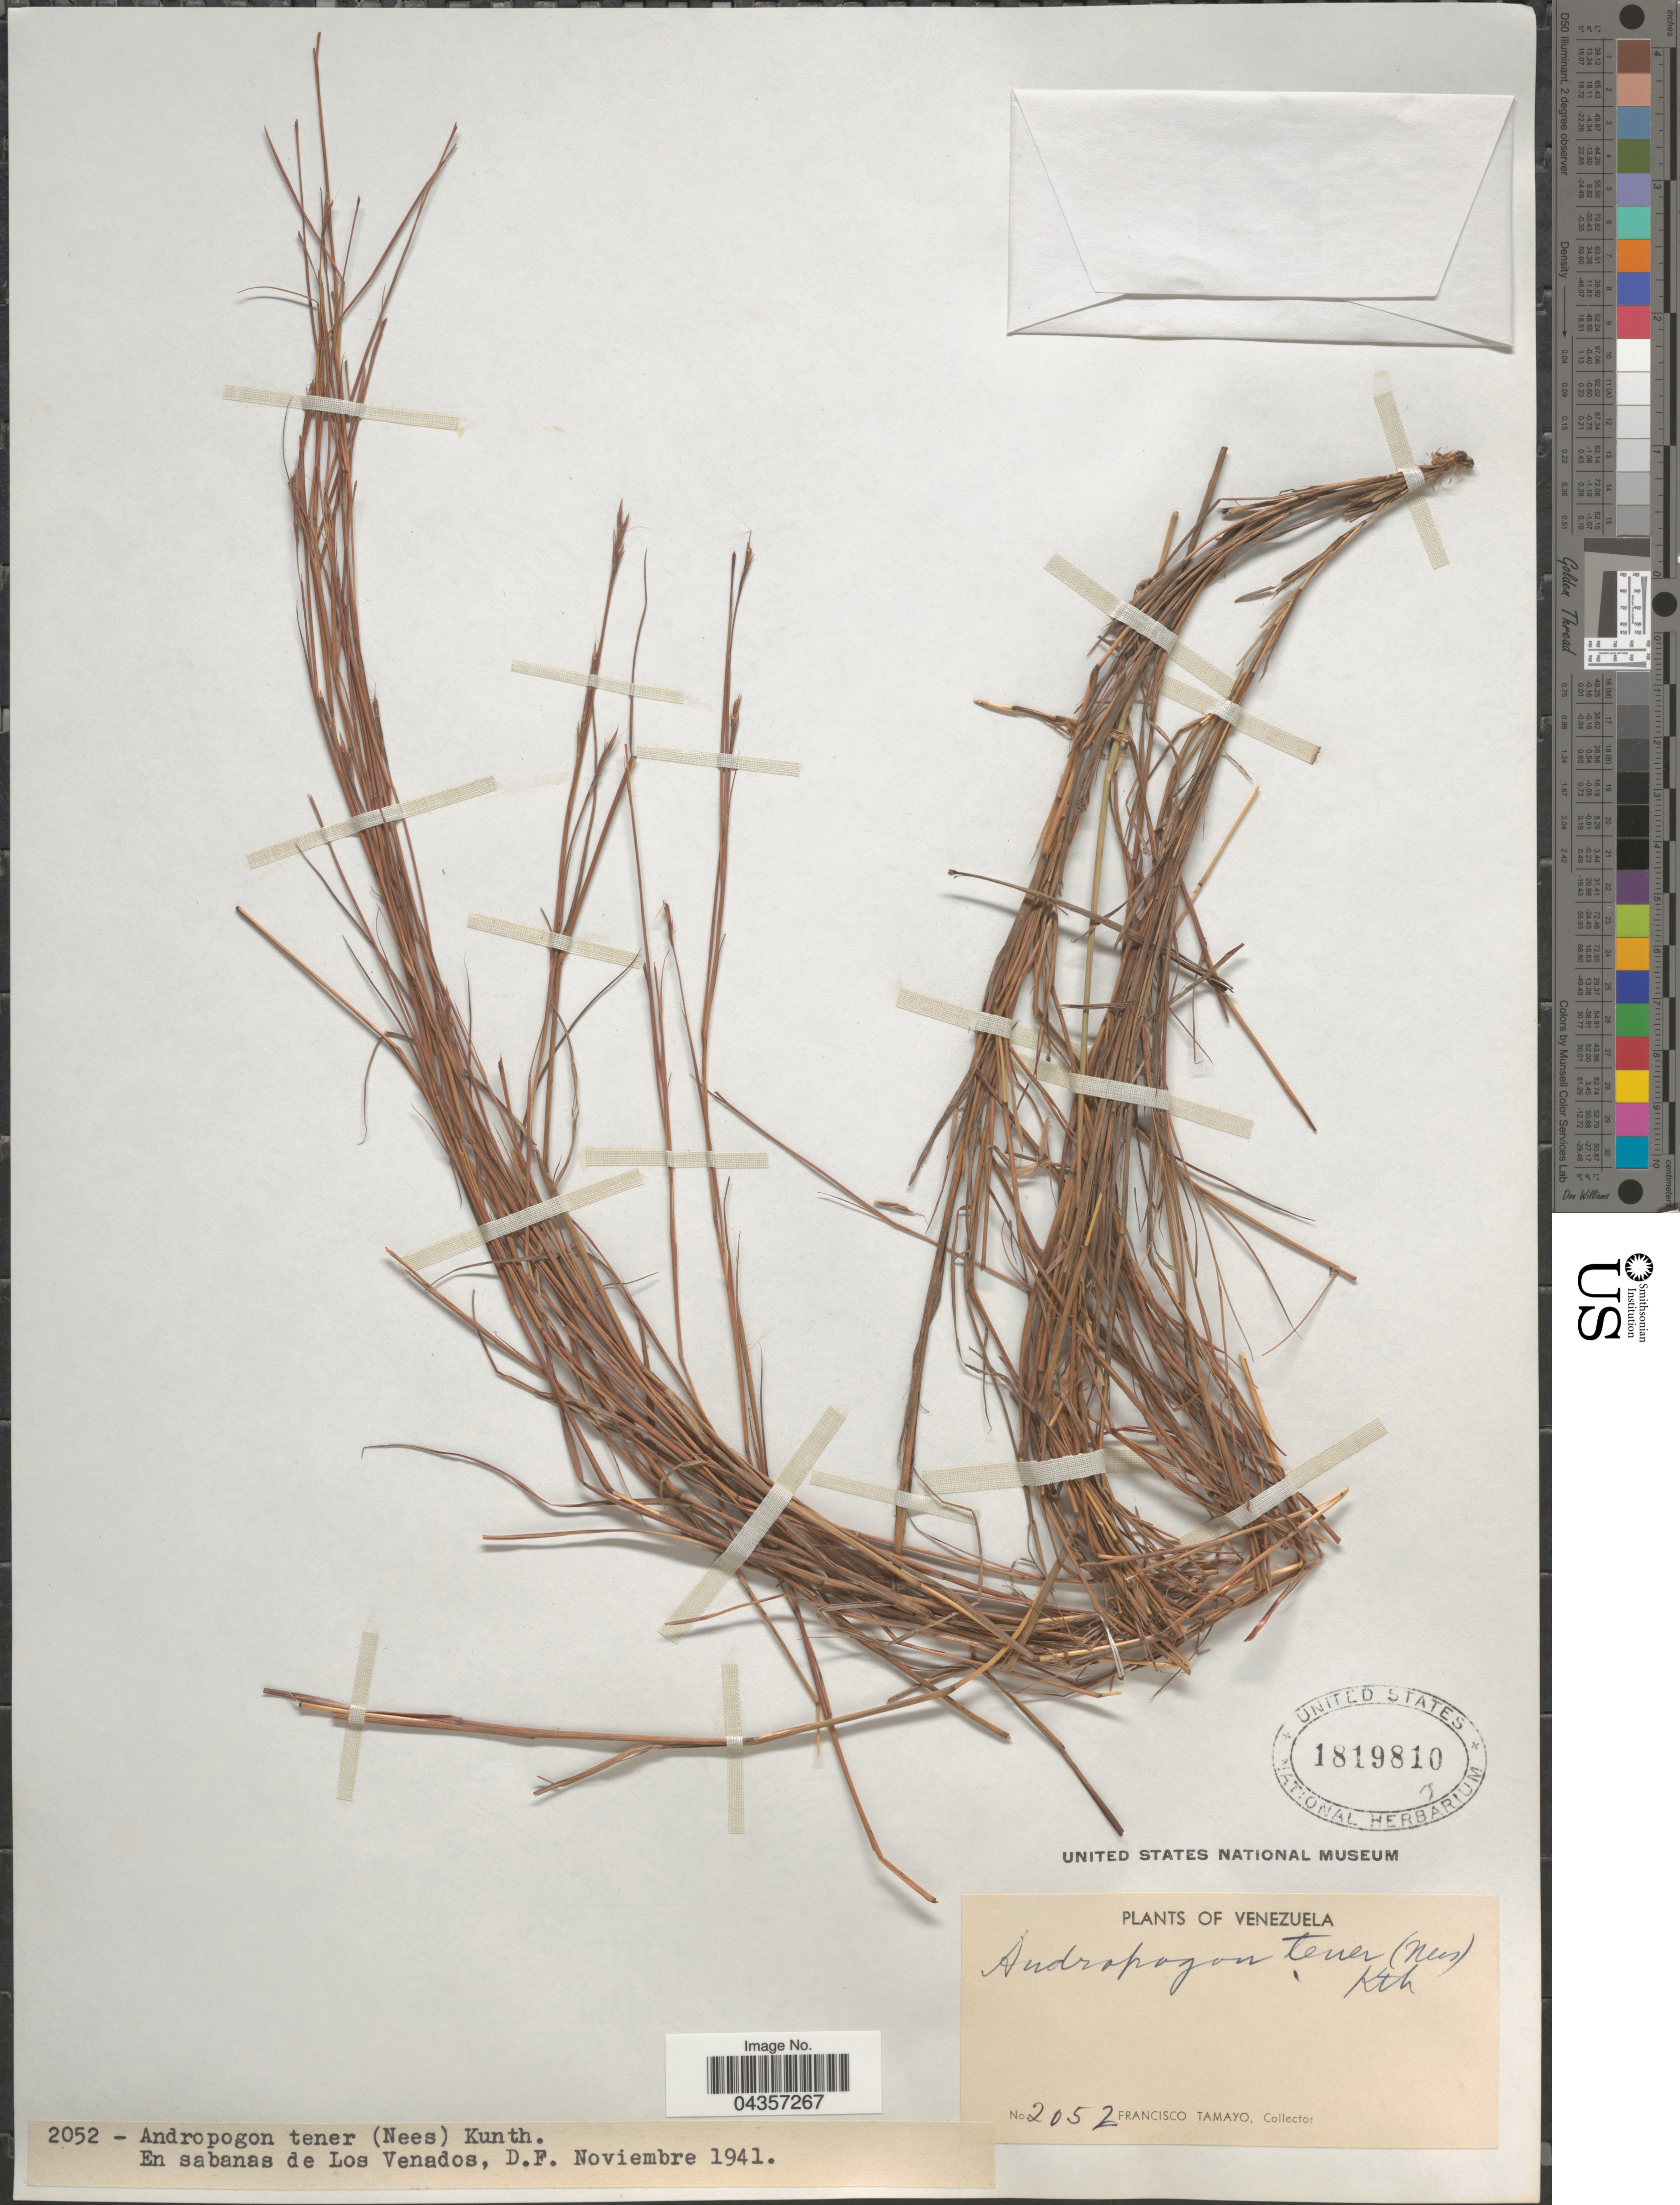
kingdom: Plantae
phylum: Tracheophyta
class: Liliopsida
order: Poales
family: Poaceae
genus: Schizachyrium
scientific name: Schizachyrium tenerum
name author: Nees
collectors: F. Tamayo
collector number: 2052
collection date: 1941-01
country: Venezuela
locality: En sabanas de Los Venados, D.F.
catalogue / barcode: US 1819810